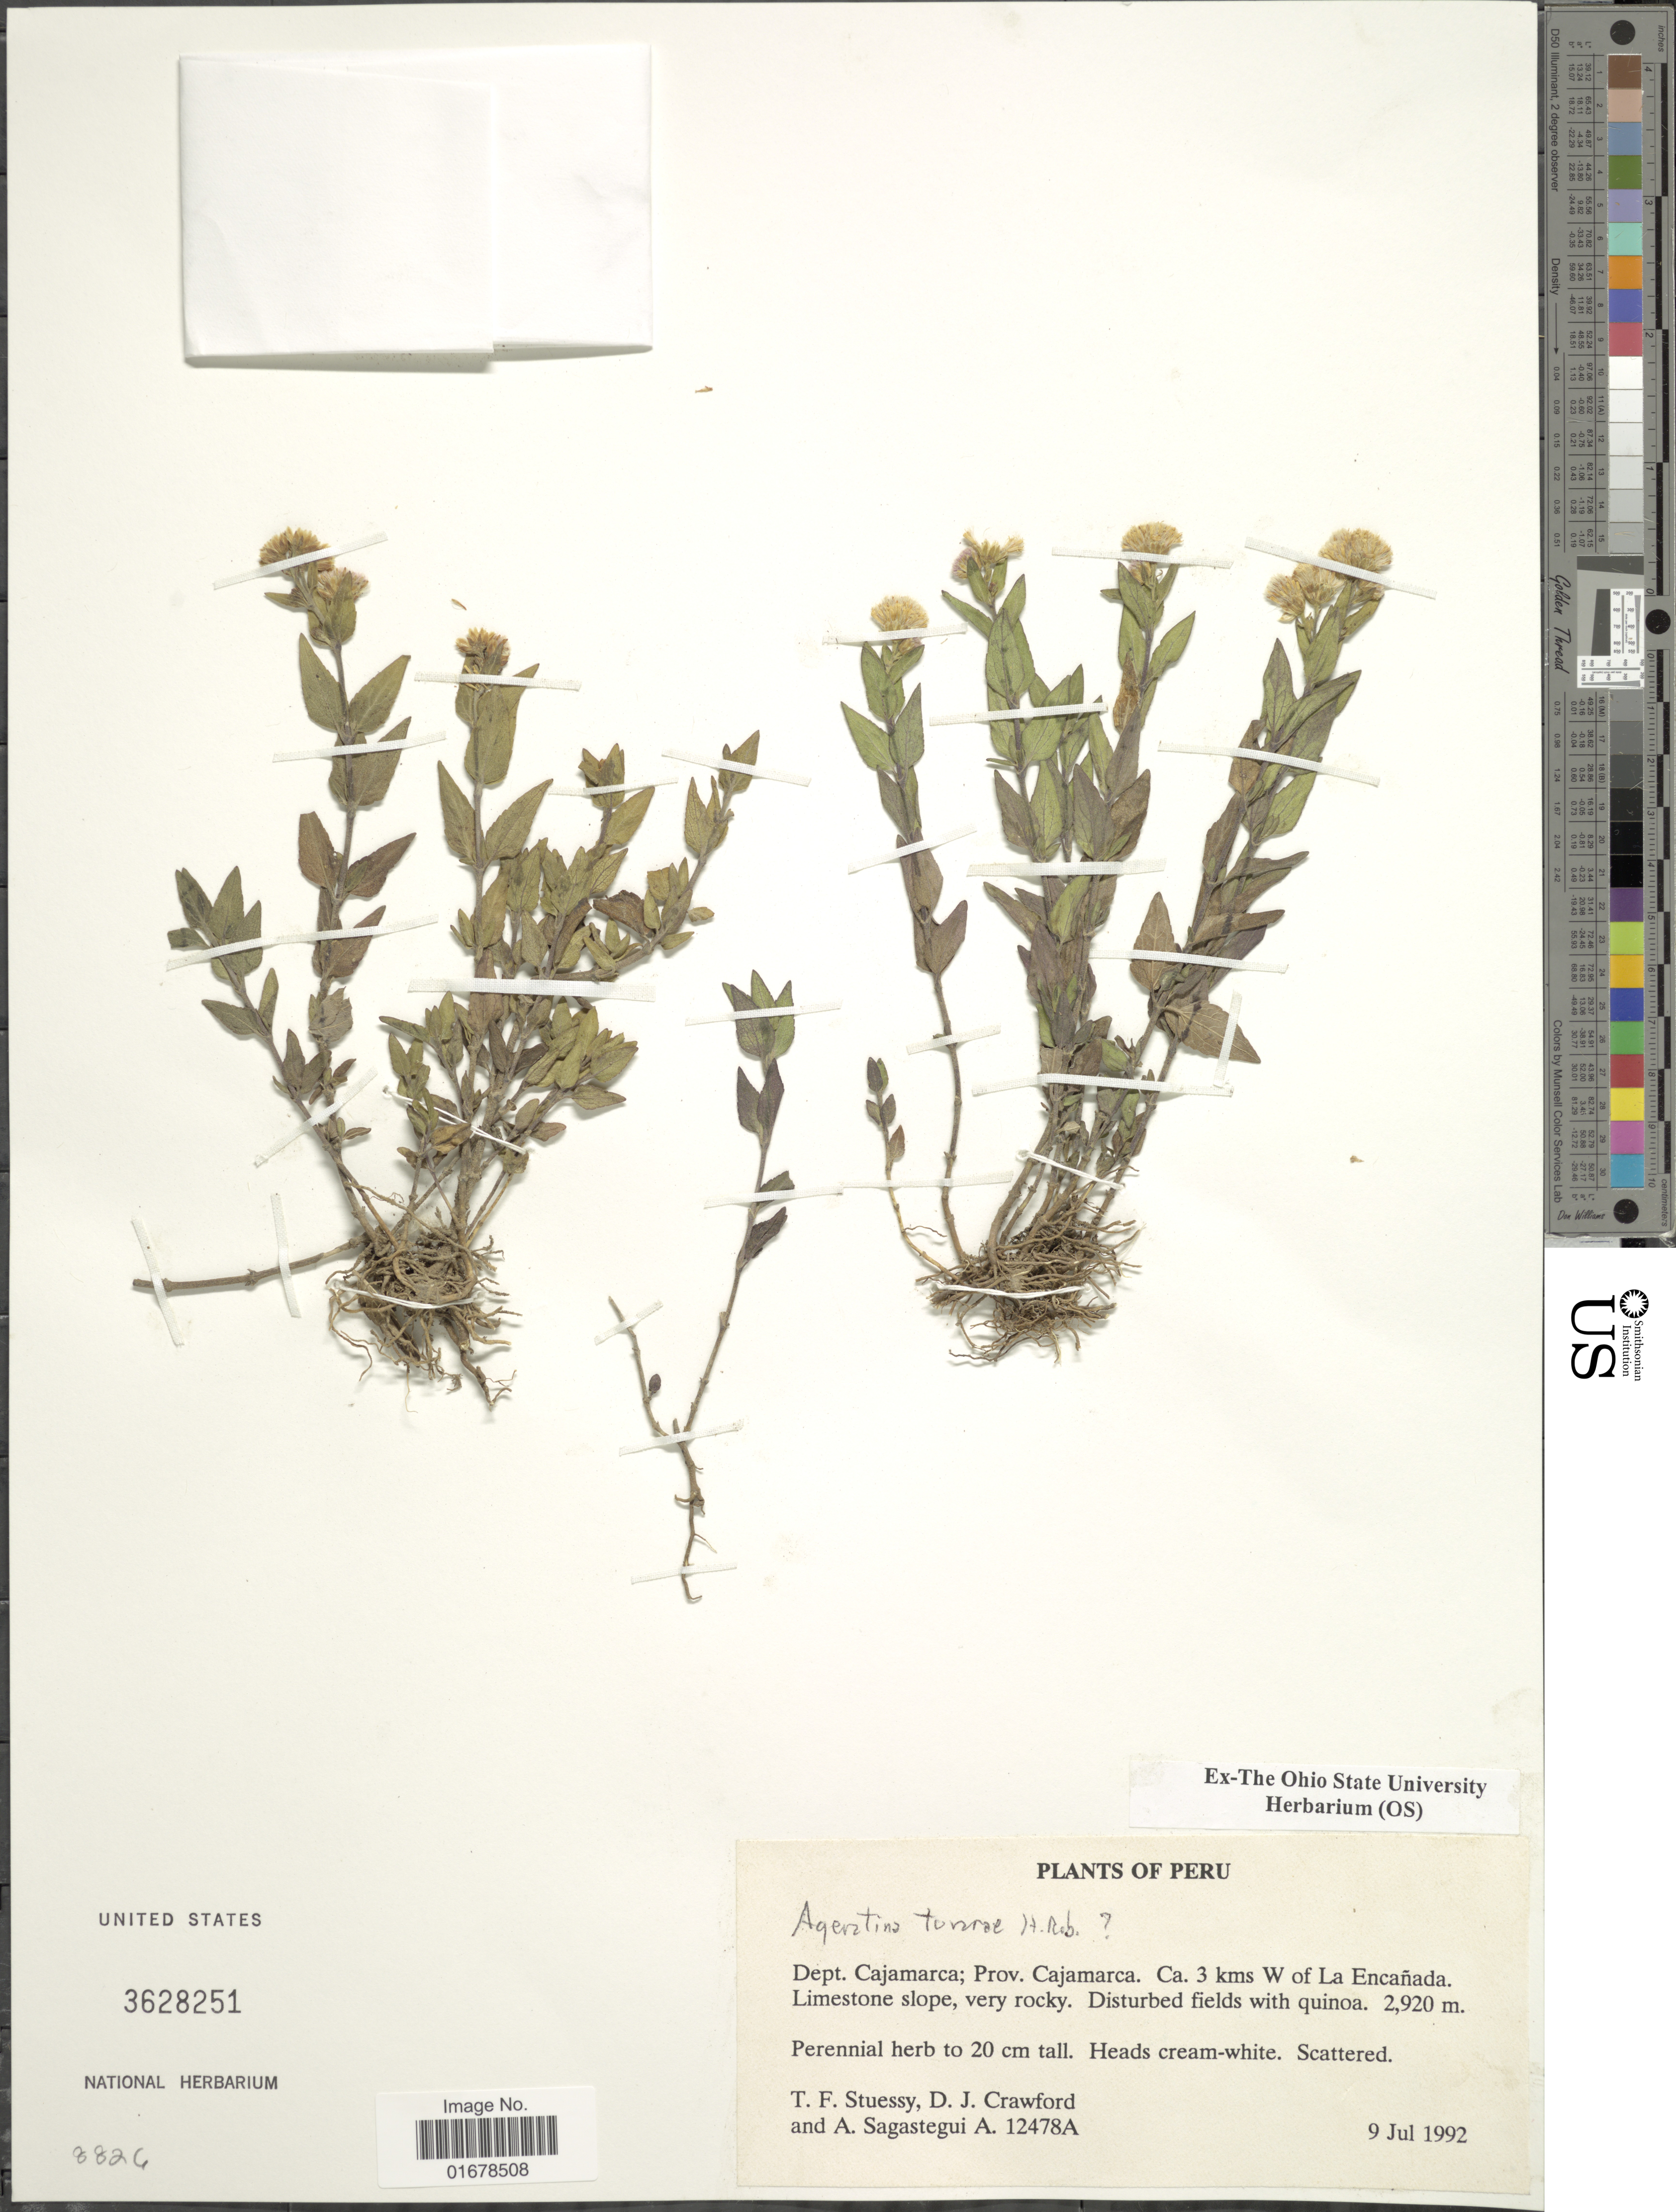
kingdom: Plantae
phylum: Tracheophyta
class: Magnoliopsida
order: Asterales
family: Asteraceae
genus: Ageratina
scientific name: Ageratina tovarae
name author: H. Rob.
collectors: T. Stuessy, D. Crawford & A. Sagástegui A.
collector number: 12478A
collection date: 1992-07-09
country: Peru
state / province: Cajamarca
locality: Dept. Cajamarca, Prov. Cajamarca, 3 kms W of La Encanada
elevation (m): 2920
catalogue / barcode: US 3628251